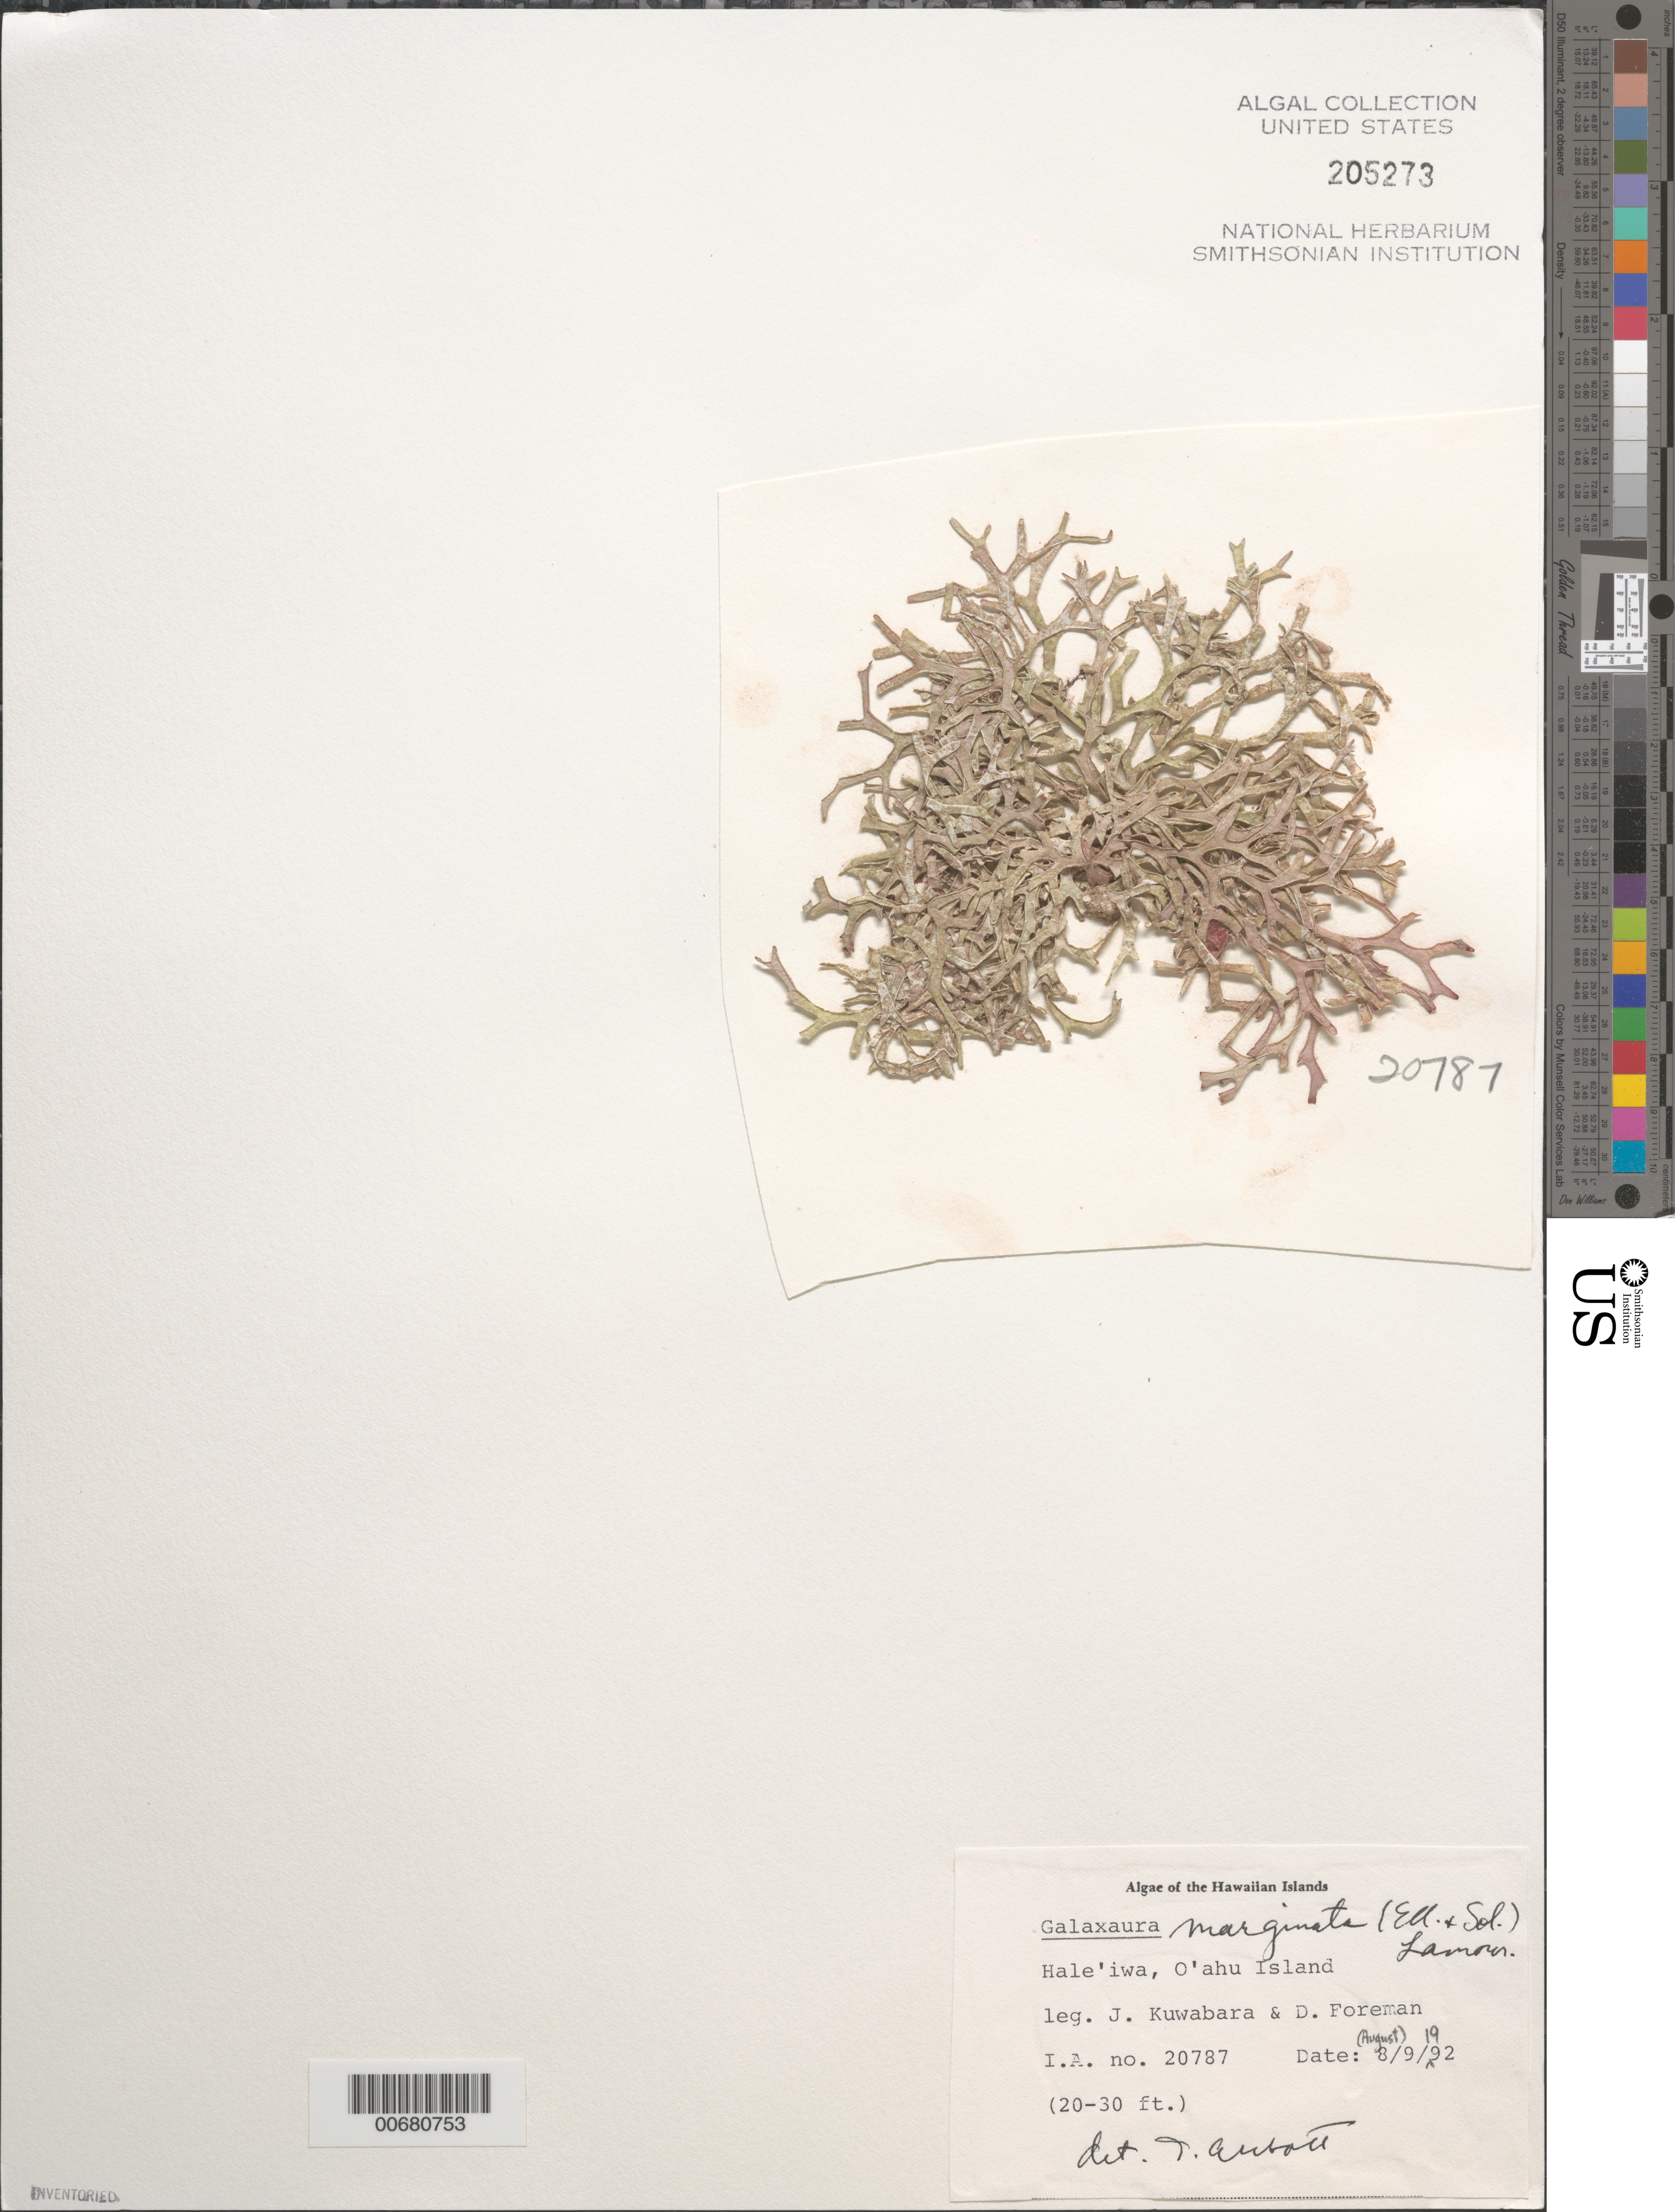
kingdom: Plantae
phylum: Rhodophyta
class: Florideophyceae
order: Nemaliales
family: Galaxauraceae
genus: Galaxaura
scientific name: Galaxaura marginata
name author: (J. Ellis & Sol.) J.V.Lamouroux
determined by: Abbott, Isabella A.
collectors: J. Kuwabara & D. Foreman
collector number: IAA 20787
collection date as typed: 09 Aug 1992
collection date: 1992-08-09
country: United States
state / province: Hawaii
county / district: Honolulu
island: Oahu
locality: Hale'iwa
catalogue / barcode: US 205273